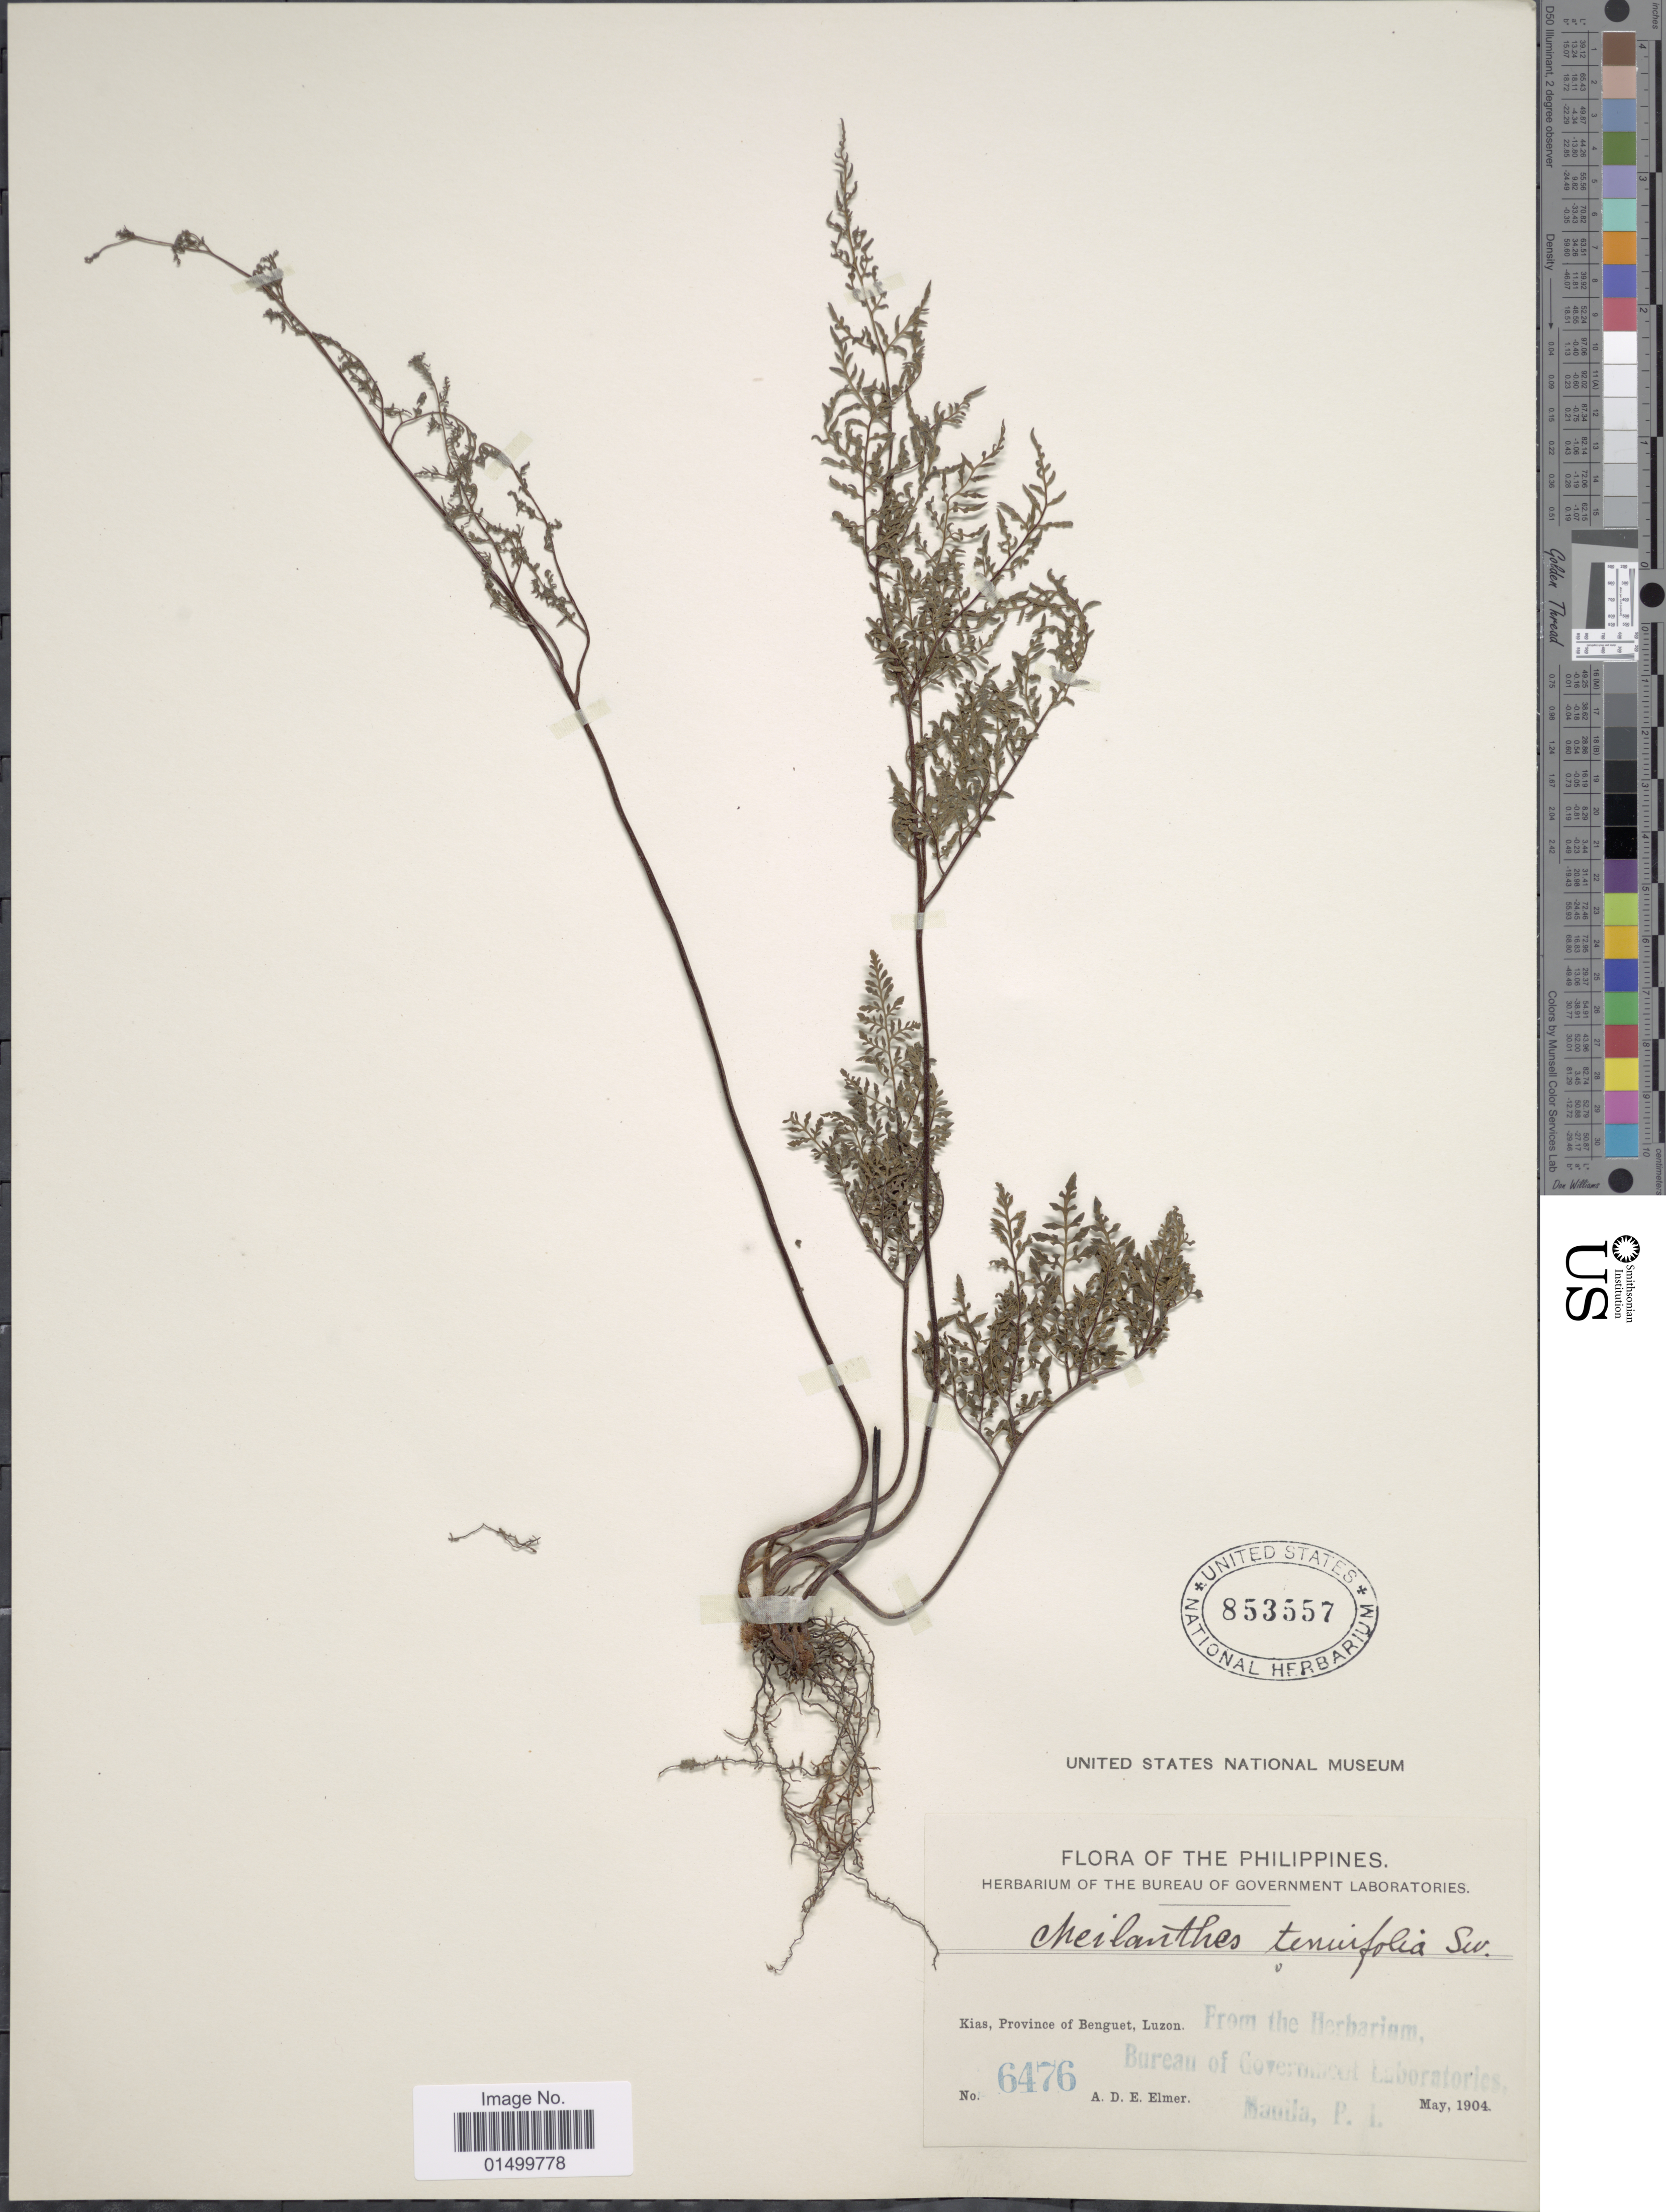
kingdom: Plantae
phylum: Tracheophyta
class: Polypodiopsida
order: Polypodiales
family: Pteridaceae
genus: Cheilanthes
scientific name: Cheilanthes tenuifolia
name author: (Burm. f.) Sw.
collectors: A. D. E. Elmer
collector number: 6476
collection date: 1904-05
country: Philippines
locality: Kias, Province of Benguet, Luzon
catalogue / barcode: US 853557